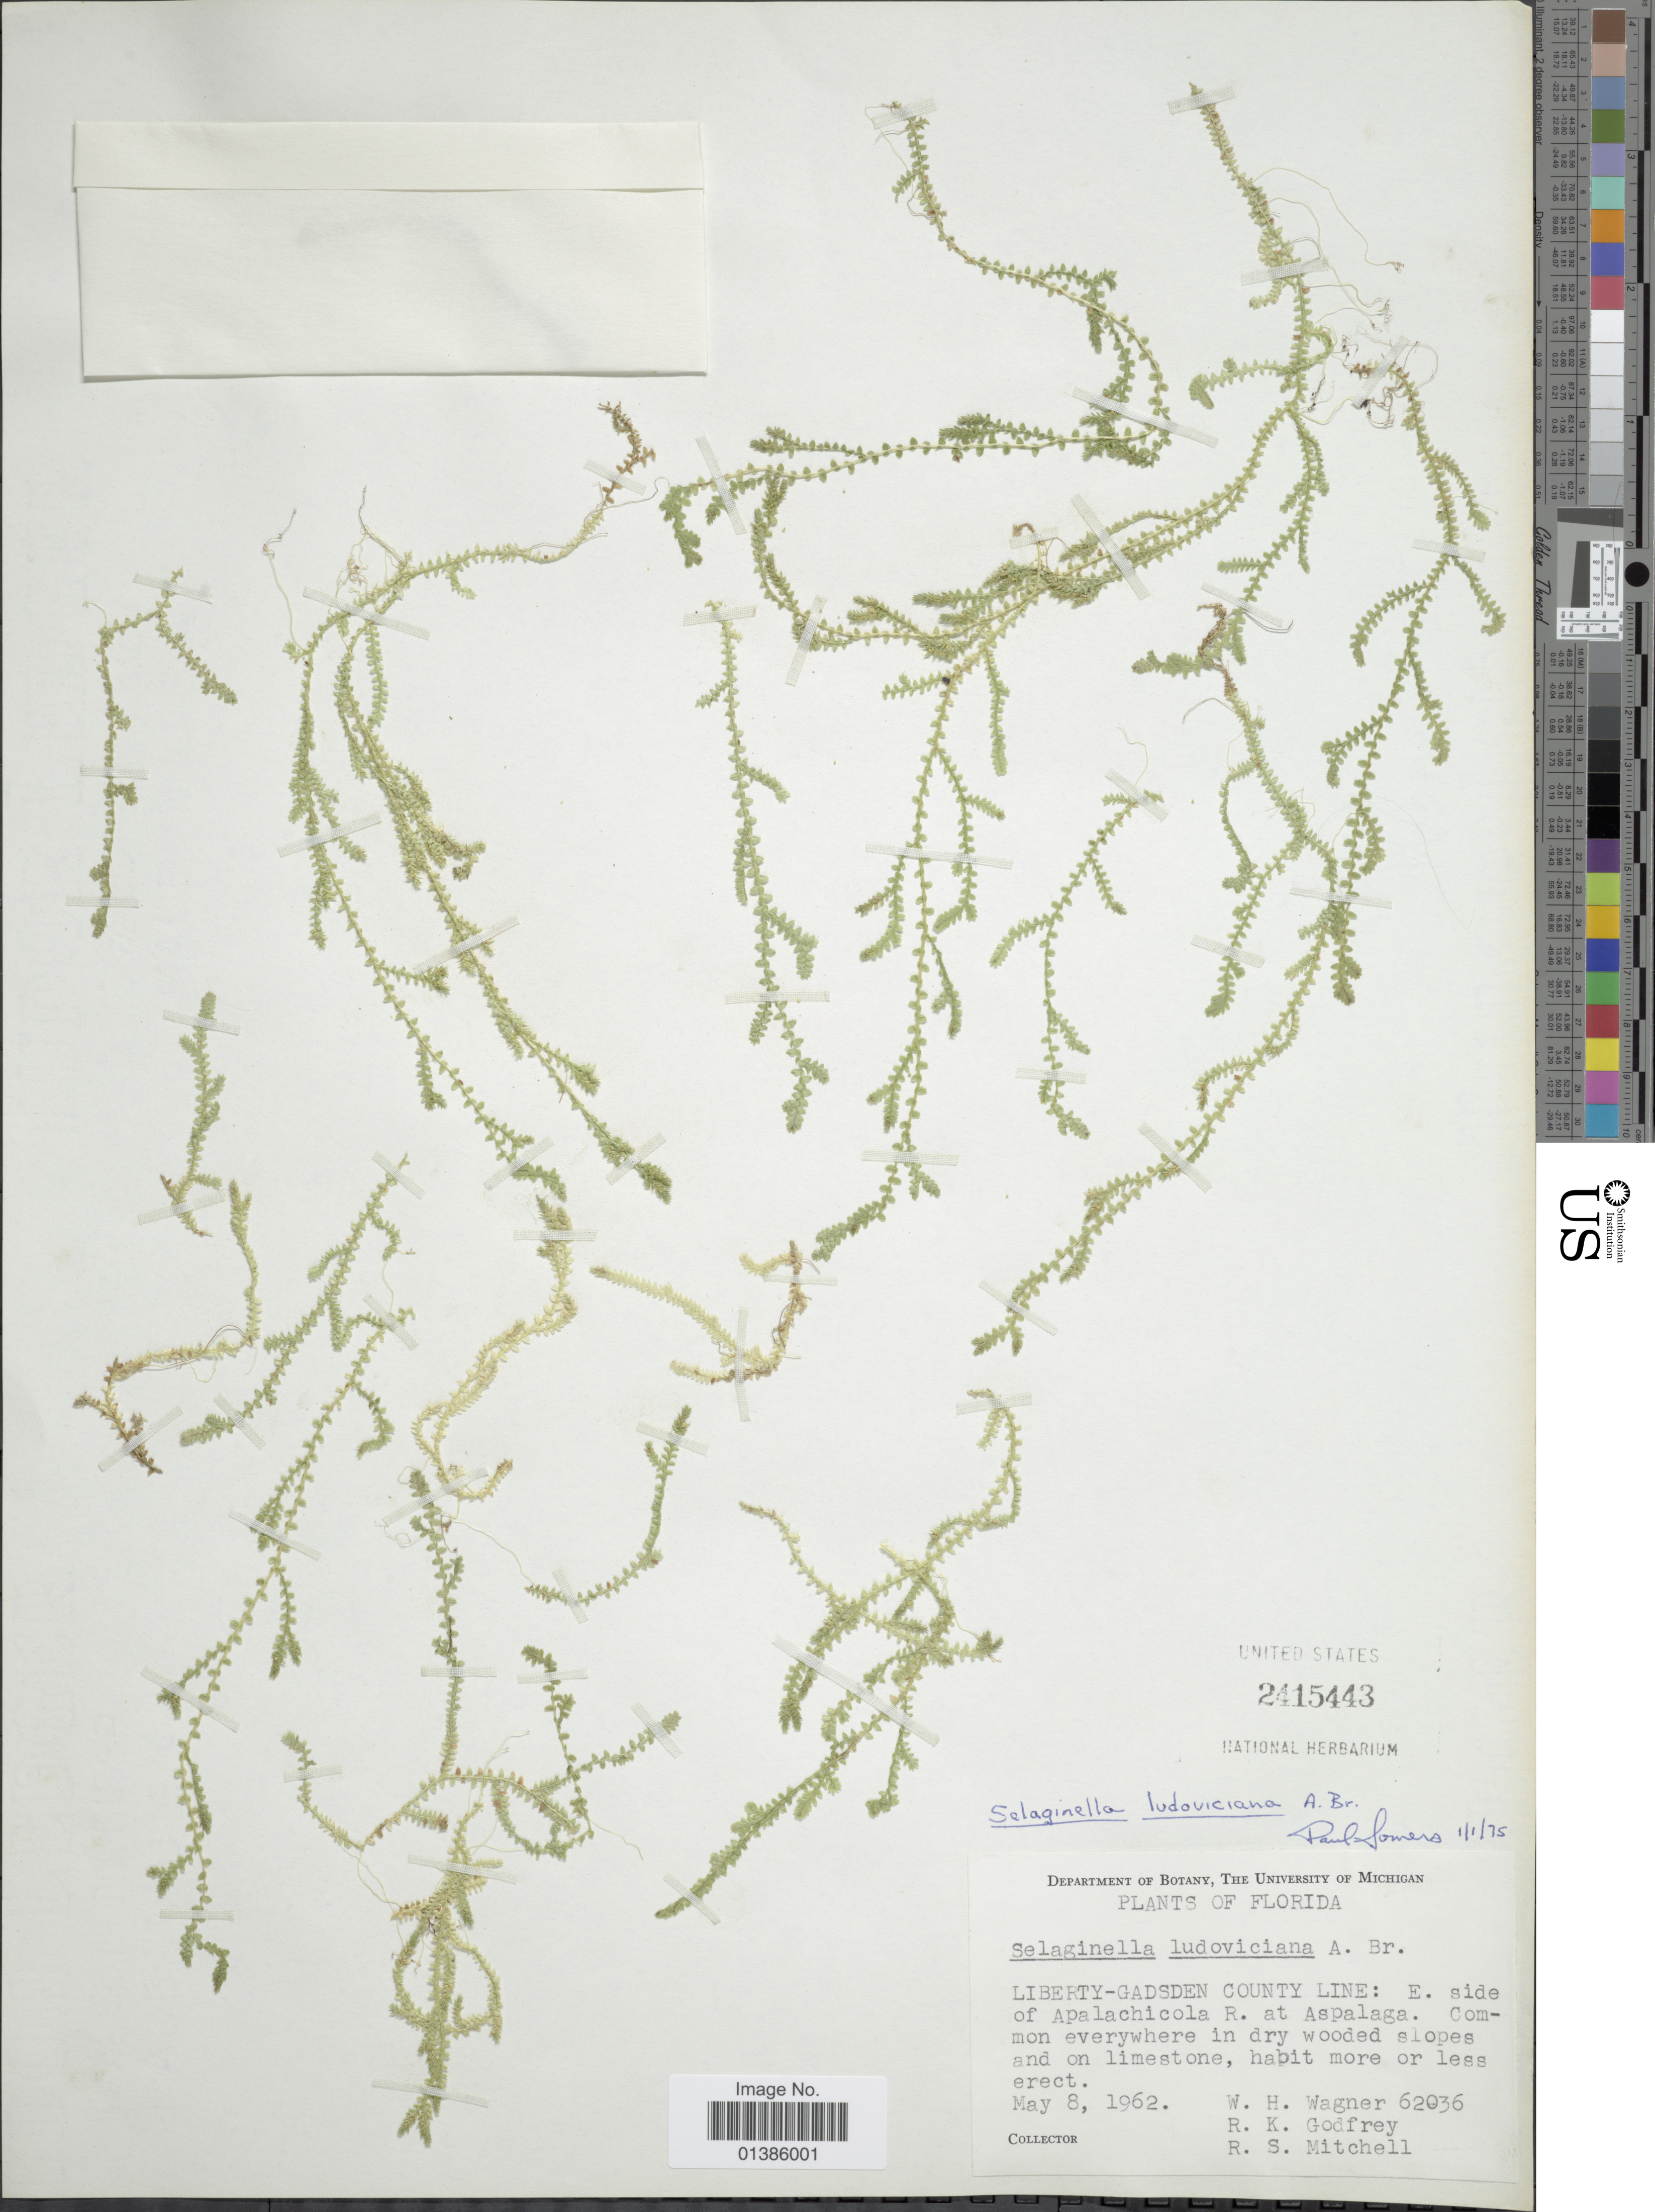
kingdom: Plantae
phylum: Tracheophyta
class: Lycopodiopsida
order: Selaginellales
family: Selaginellaceae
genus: Selaginella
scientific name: Selaginella ludoviciana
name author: A. Braun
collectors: W. H. Wagner, R. K. Godfrey & R. S. Mitchell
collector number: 62036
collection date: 1962-05-08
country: United States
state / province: Florida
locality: Liberty-Gadsen County Line: E. side of Apalachicola R. at Aspalaga.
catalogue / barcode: US 2415443